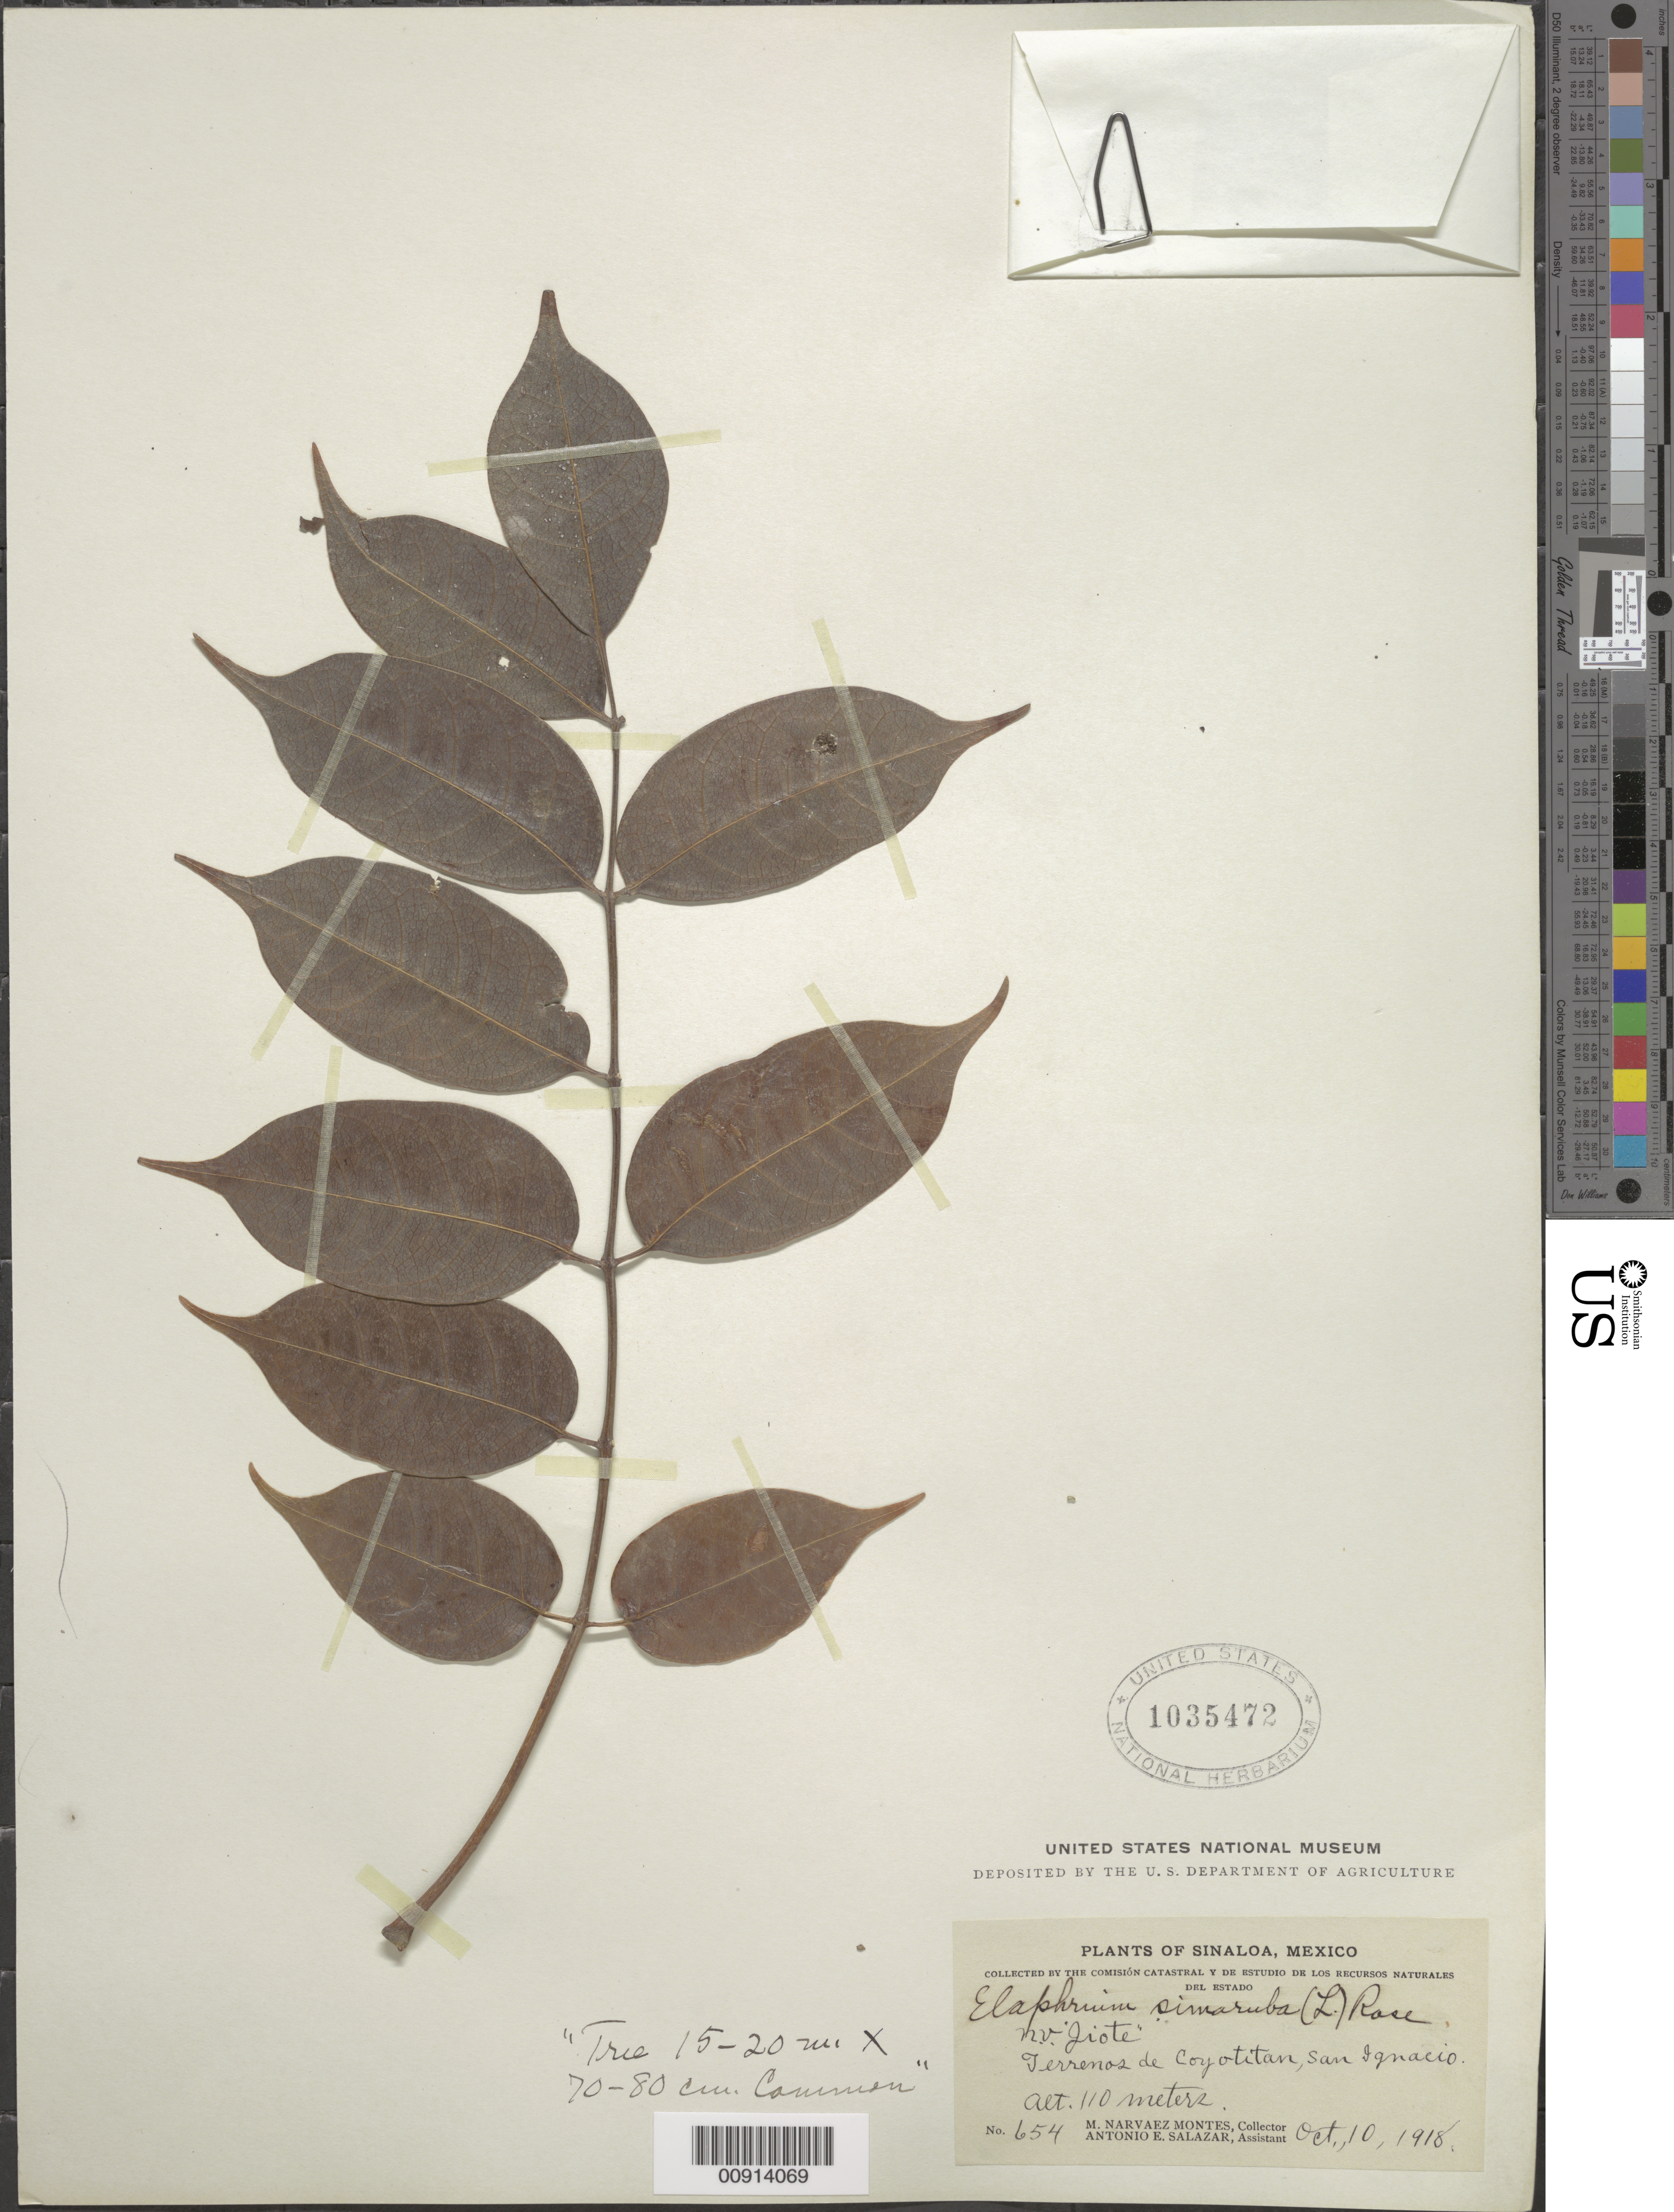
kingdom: Plantae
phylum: Tracheophyta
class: Magnoliopsida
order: Sapindales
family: Burseraceae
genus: Bursera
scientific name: Bursera simaruba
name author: (L.) Sarg.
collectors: M. Narvaez-Montes & A. E. Salazar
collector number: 654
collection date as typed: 10 Oct 1918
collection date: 1918-10-10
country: Mexico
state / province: Sinaloa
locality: Terrenos de Coyotitan, San Ignacio, Sinaloa.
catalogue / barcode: US 1035472